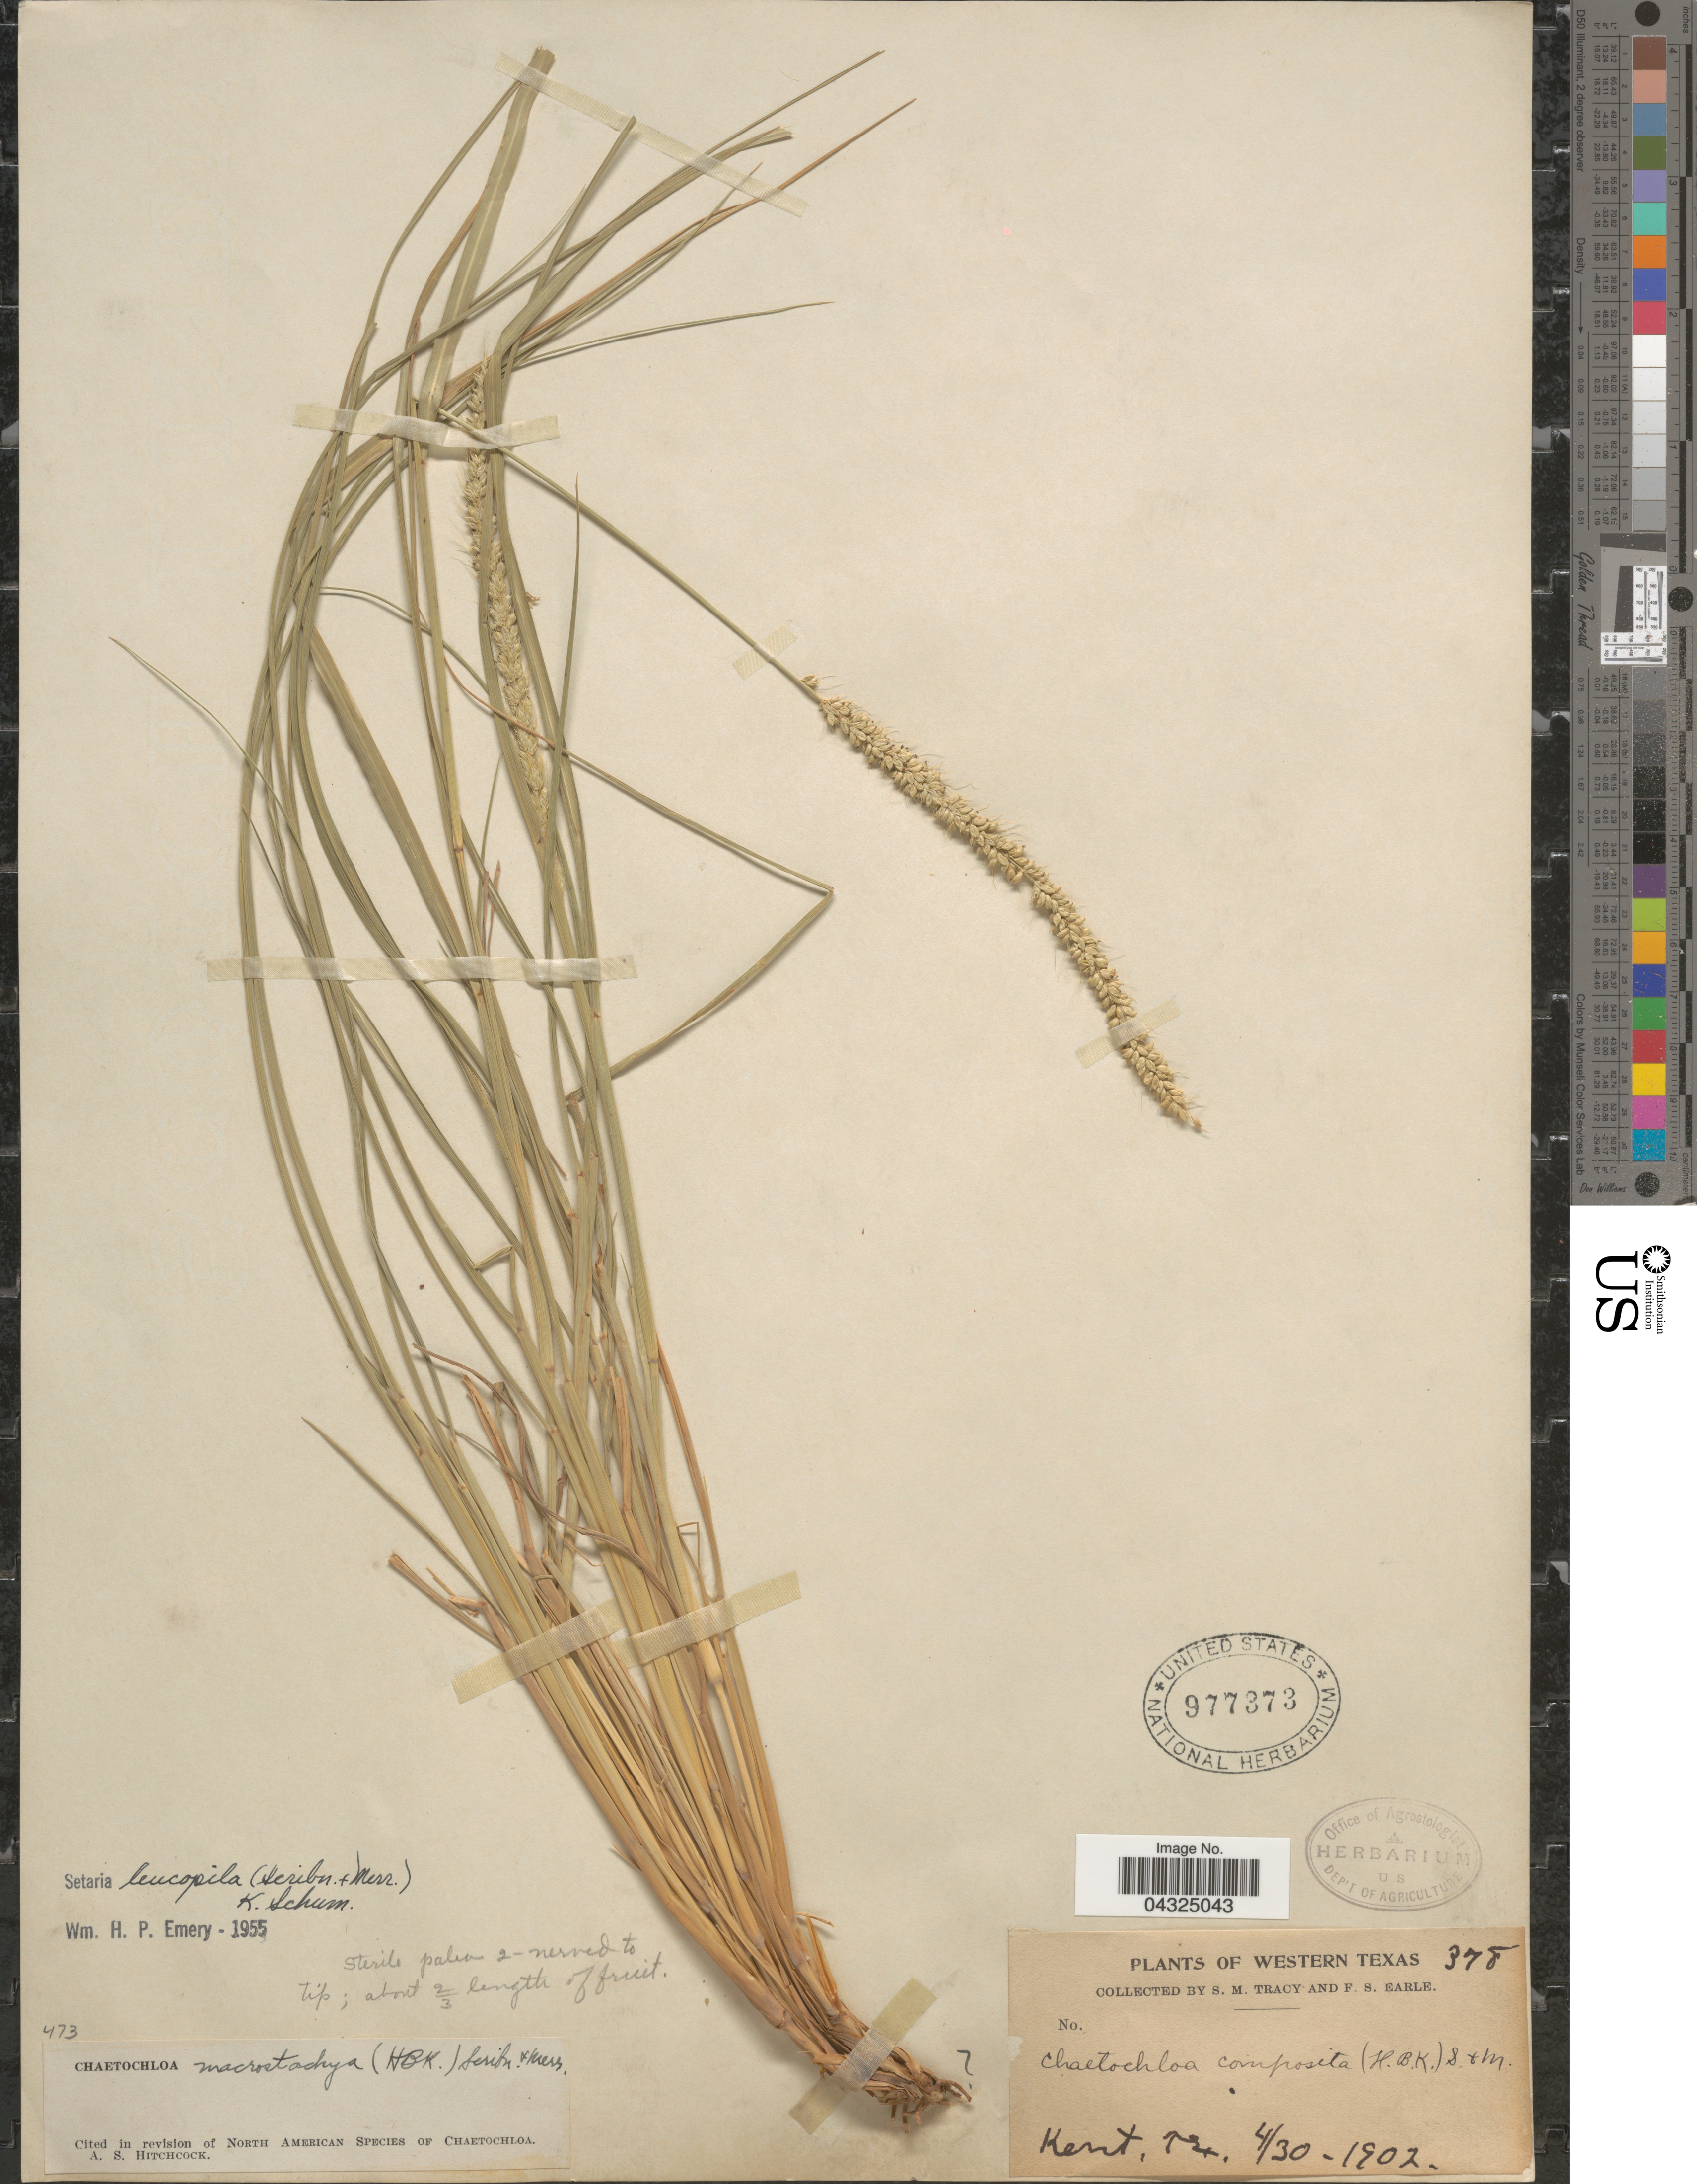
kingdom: Plantae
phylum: Tracheophyta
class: Liliopsida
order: Poales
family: Poaceae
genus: Setaria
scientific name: Setaria leucopila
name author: (Scribn. & Merr.) K. Schum.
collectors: S. M. Tracy & F. S. Earle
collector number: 378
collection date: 1902-04-30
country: United States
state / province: Texas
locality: Western Texas. Kent.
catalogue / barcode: US 977373